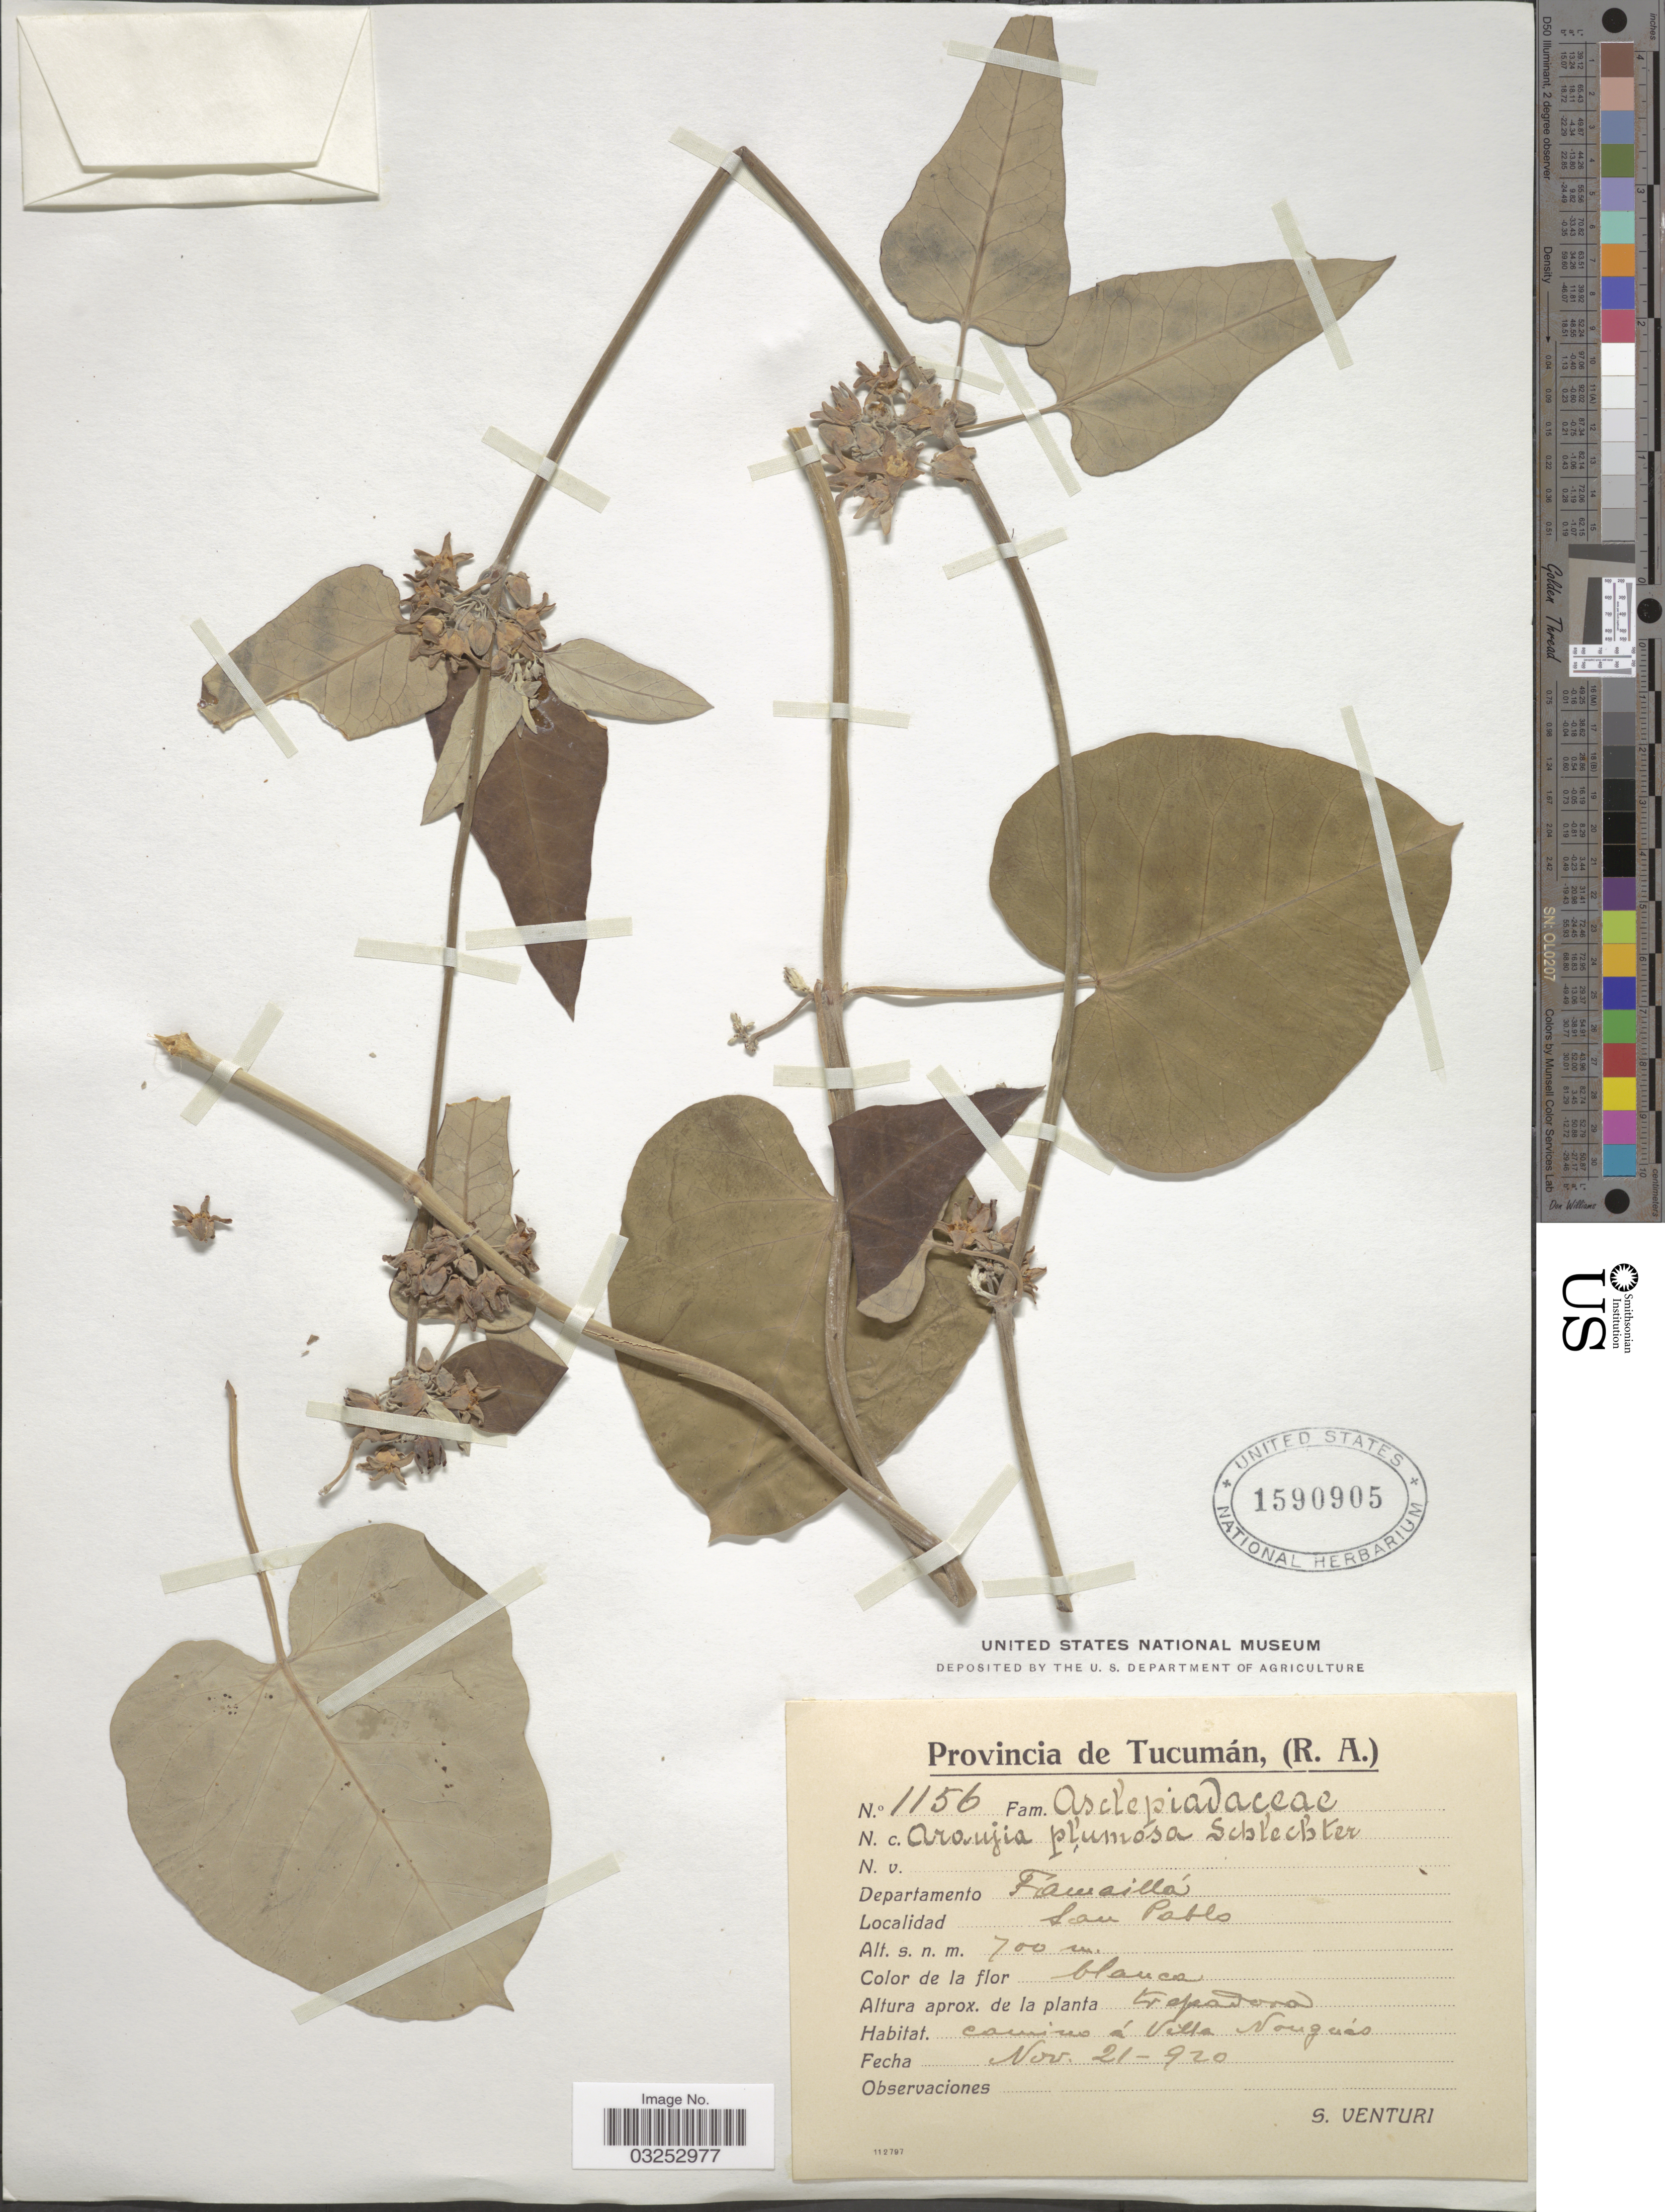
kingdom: Plantae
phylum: Tracheophyta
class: Magnoliopsida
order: Gentianales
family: Apocynaceae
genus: Araujia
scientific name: Araujia plumosa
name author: Schltr.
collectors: S. Venturi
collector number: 1156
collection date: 1920-11-21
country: Argentina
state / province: Tucuman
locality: Provincia de Tucumán, (R.A.), Departamento Famaillá, San Pablo.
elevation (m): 700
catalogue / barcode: US 1590905